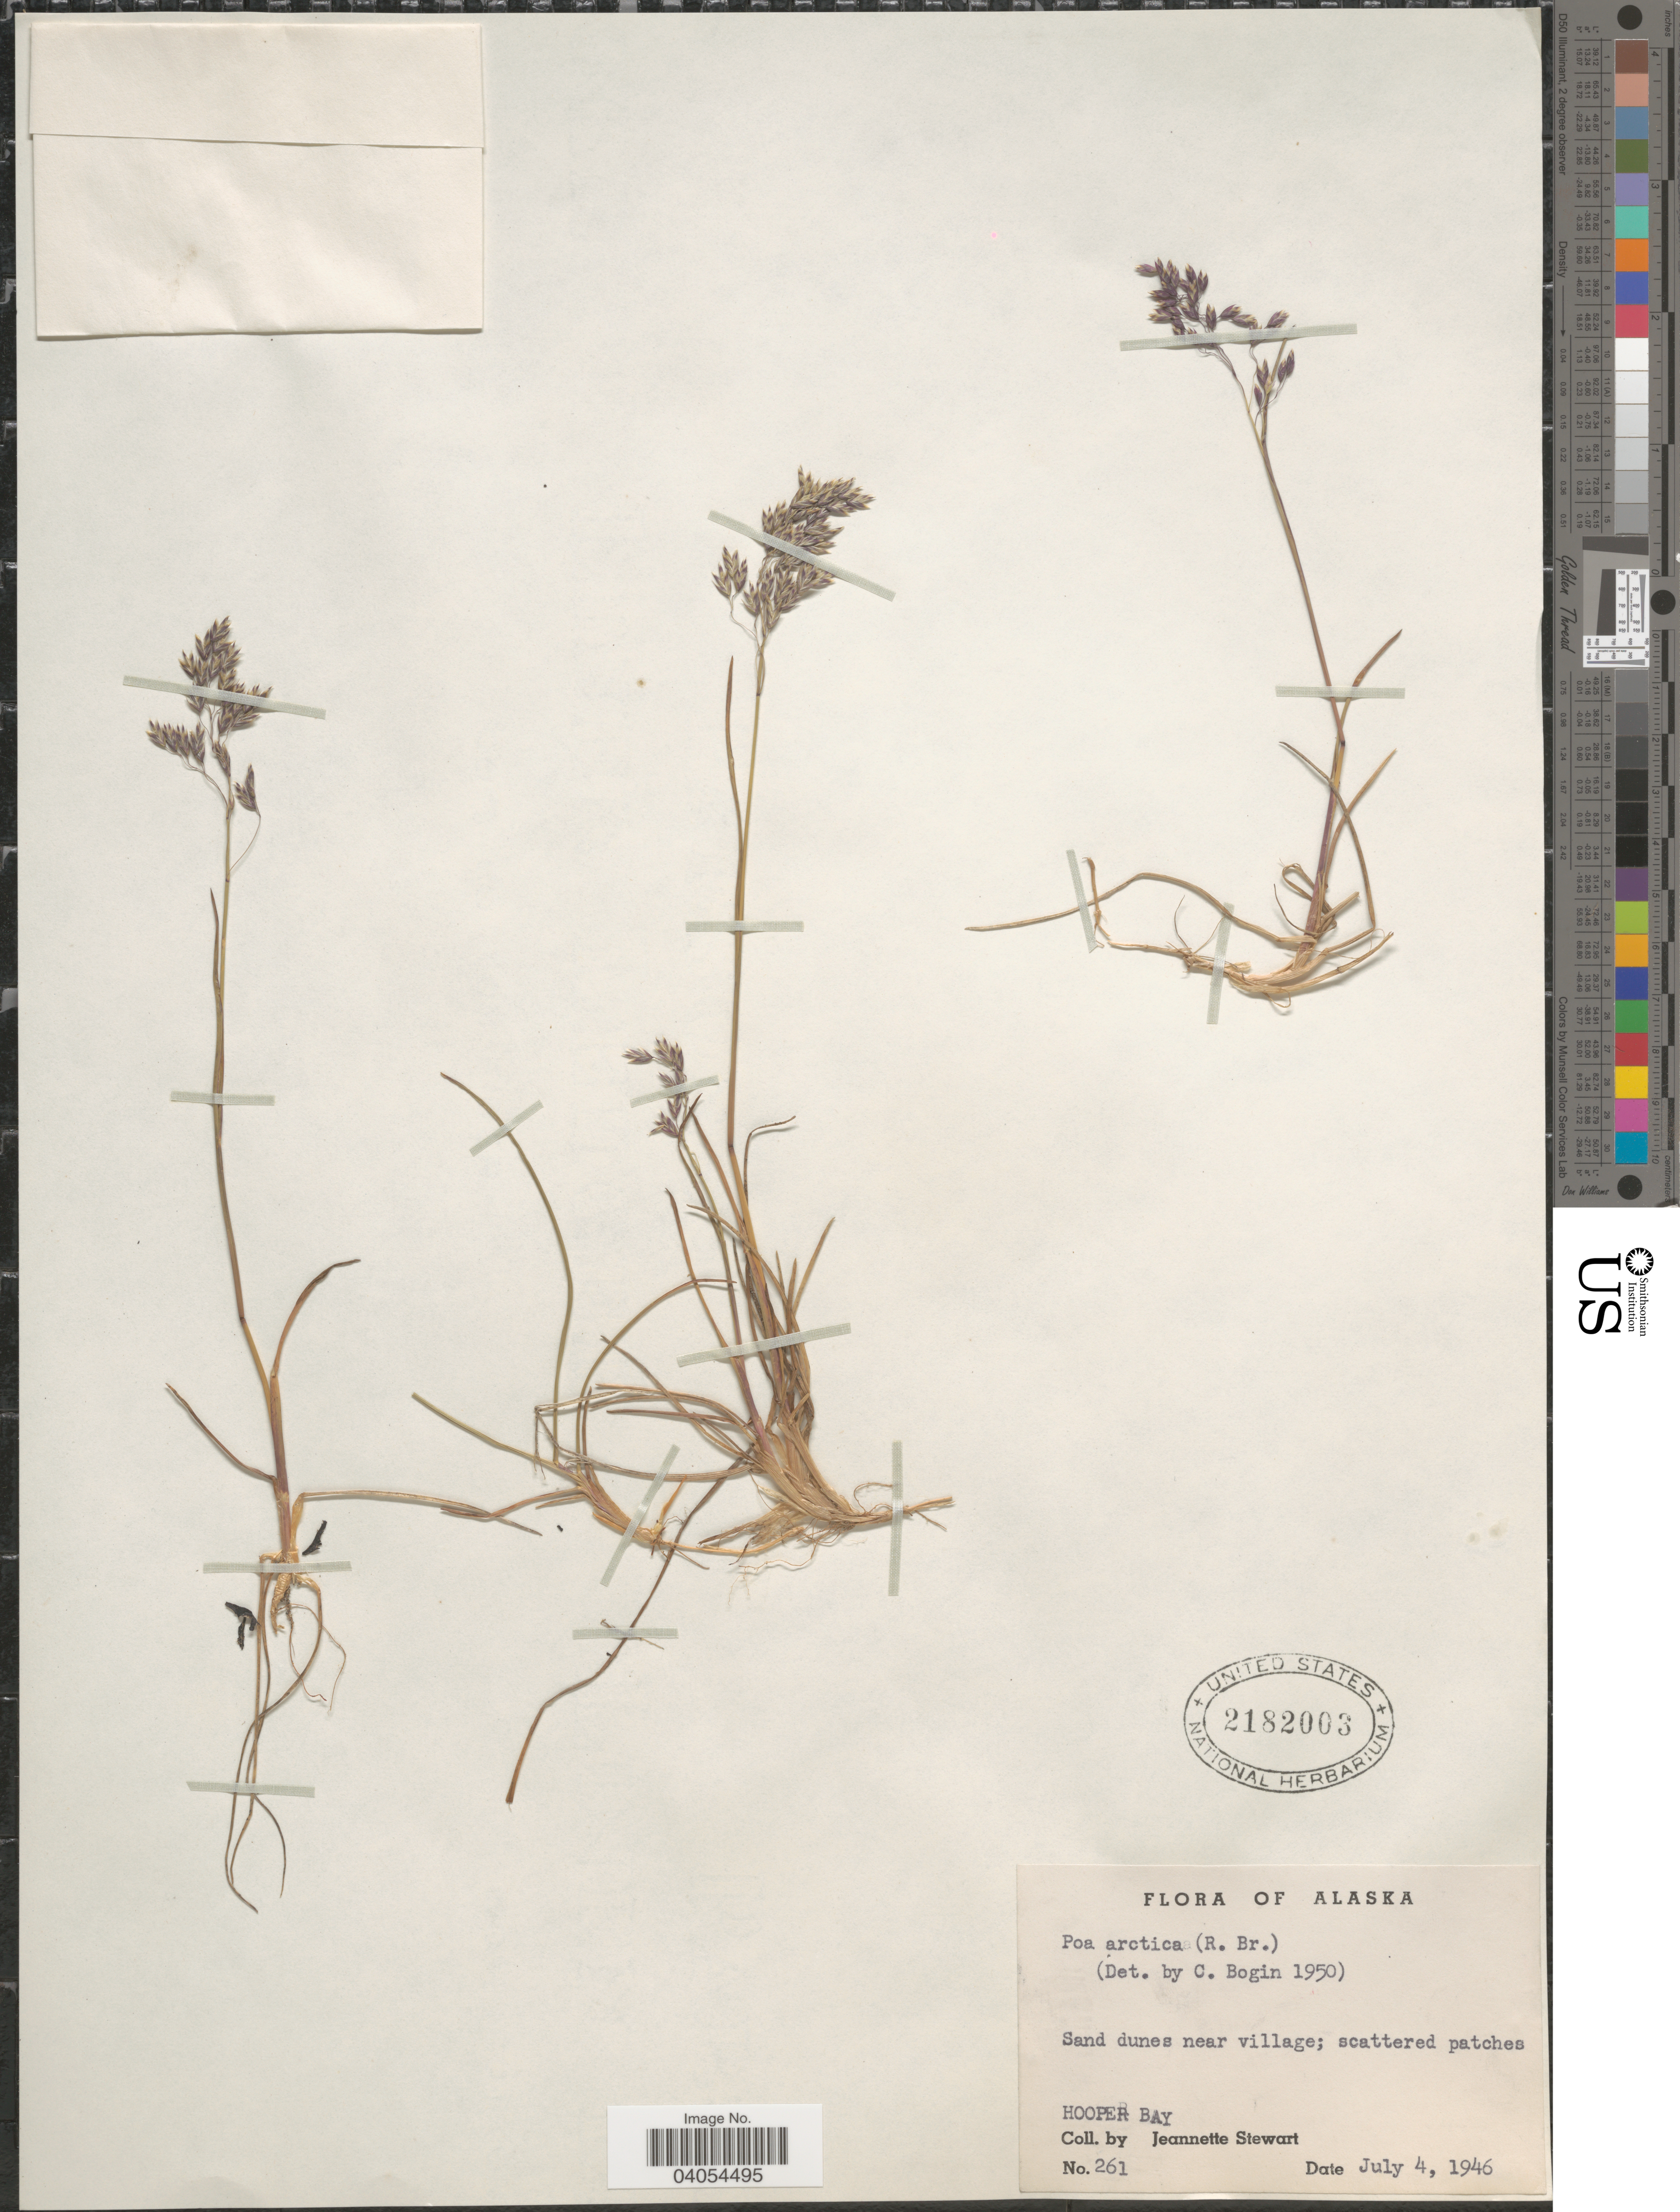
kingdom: Plantae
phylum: Tracheophyta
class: Liliopsida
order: Poales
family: Poaceae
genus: Poa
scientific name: Poa arctica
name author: R. Br.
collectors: J. Stewart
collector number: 261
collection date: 1946-07-04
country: United States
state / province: Alaska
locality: Near village; Hooper Bay.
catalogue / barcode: US 2182003